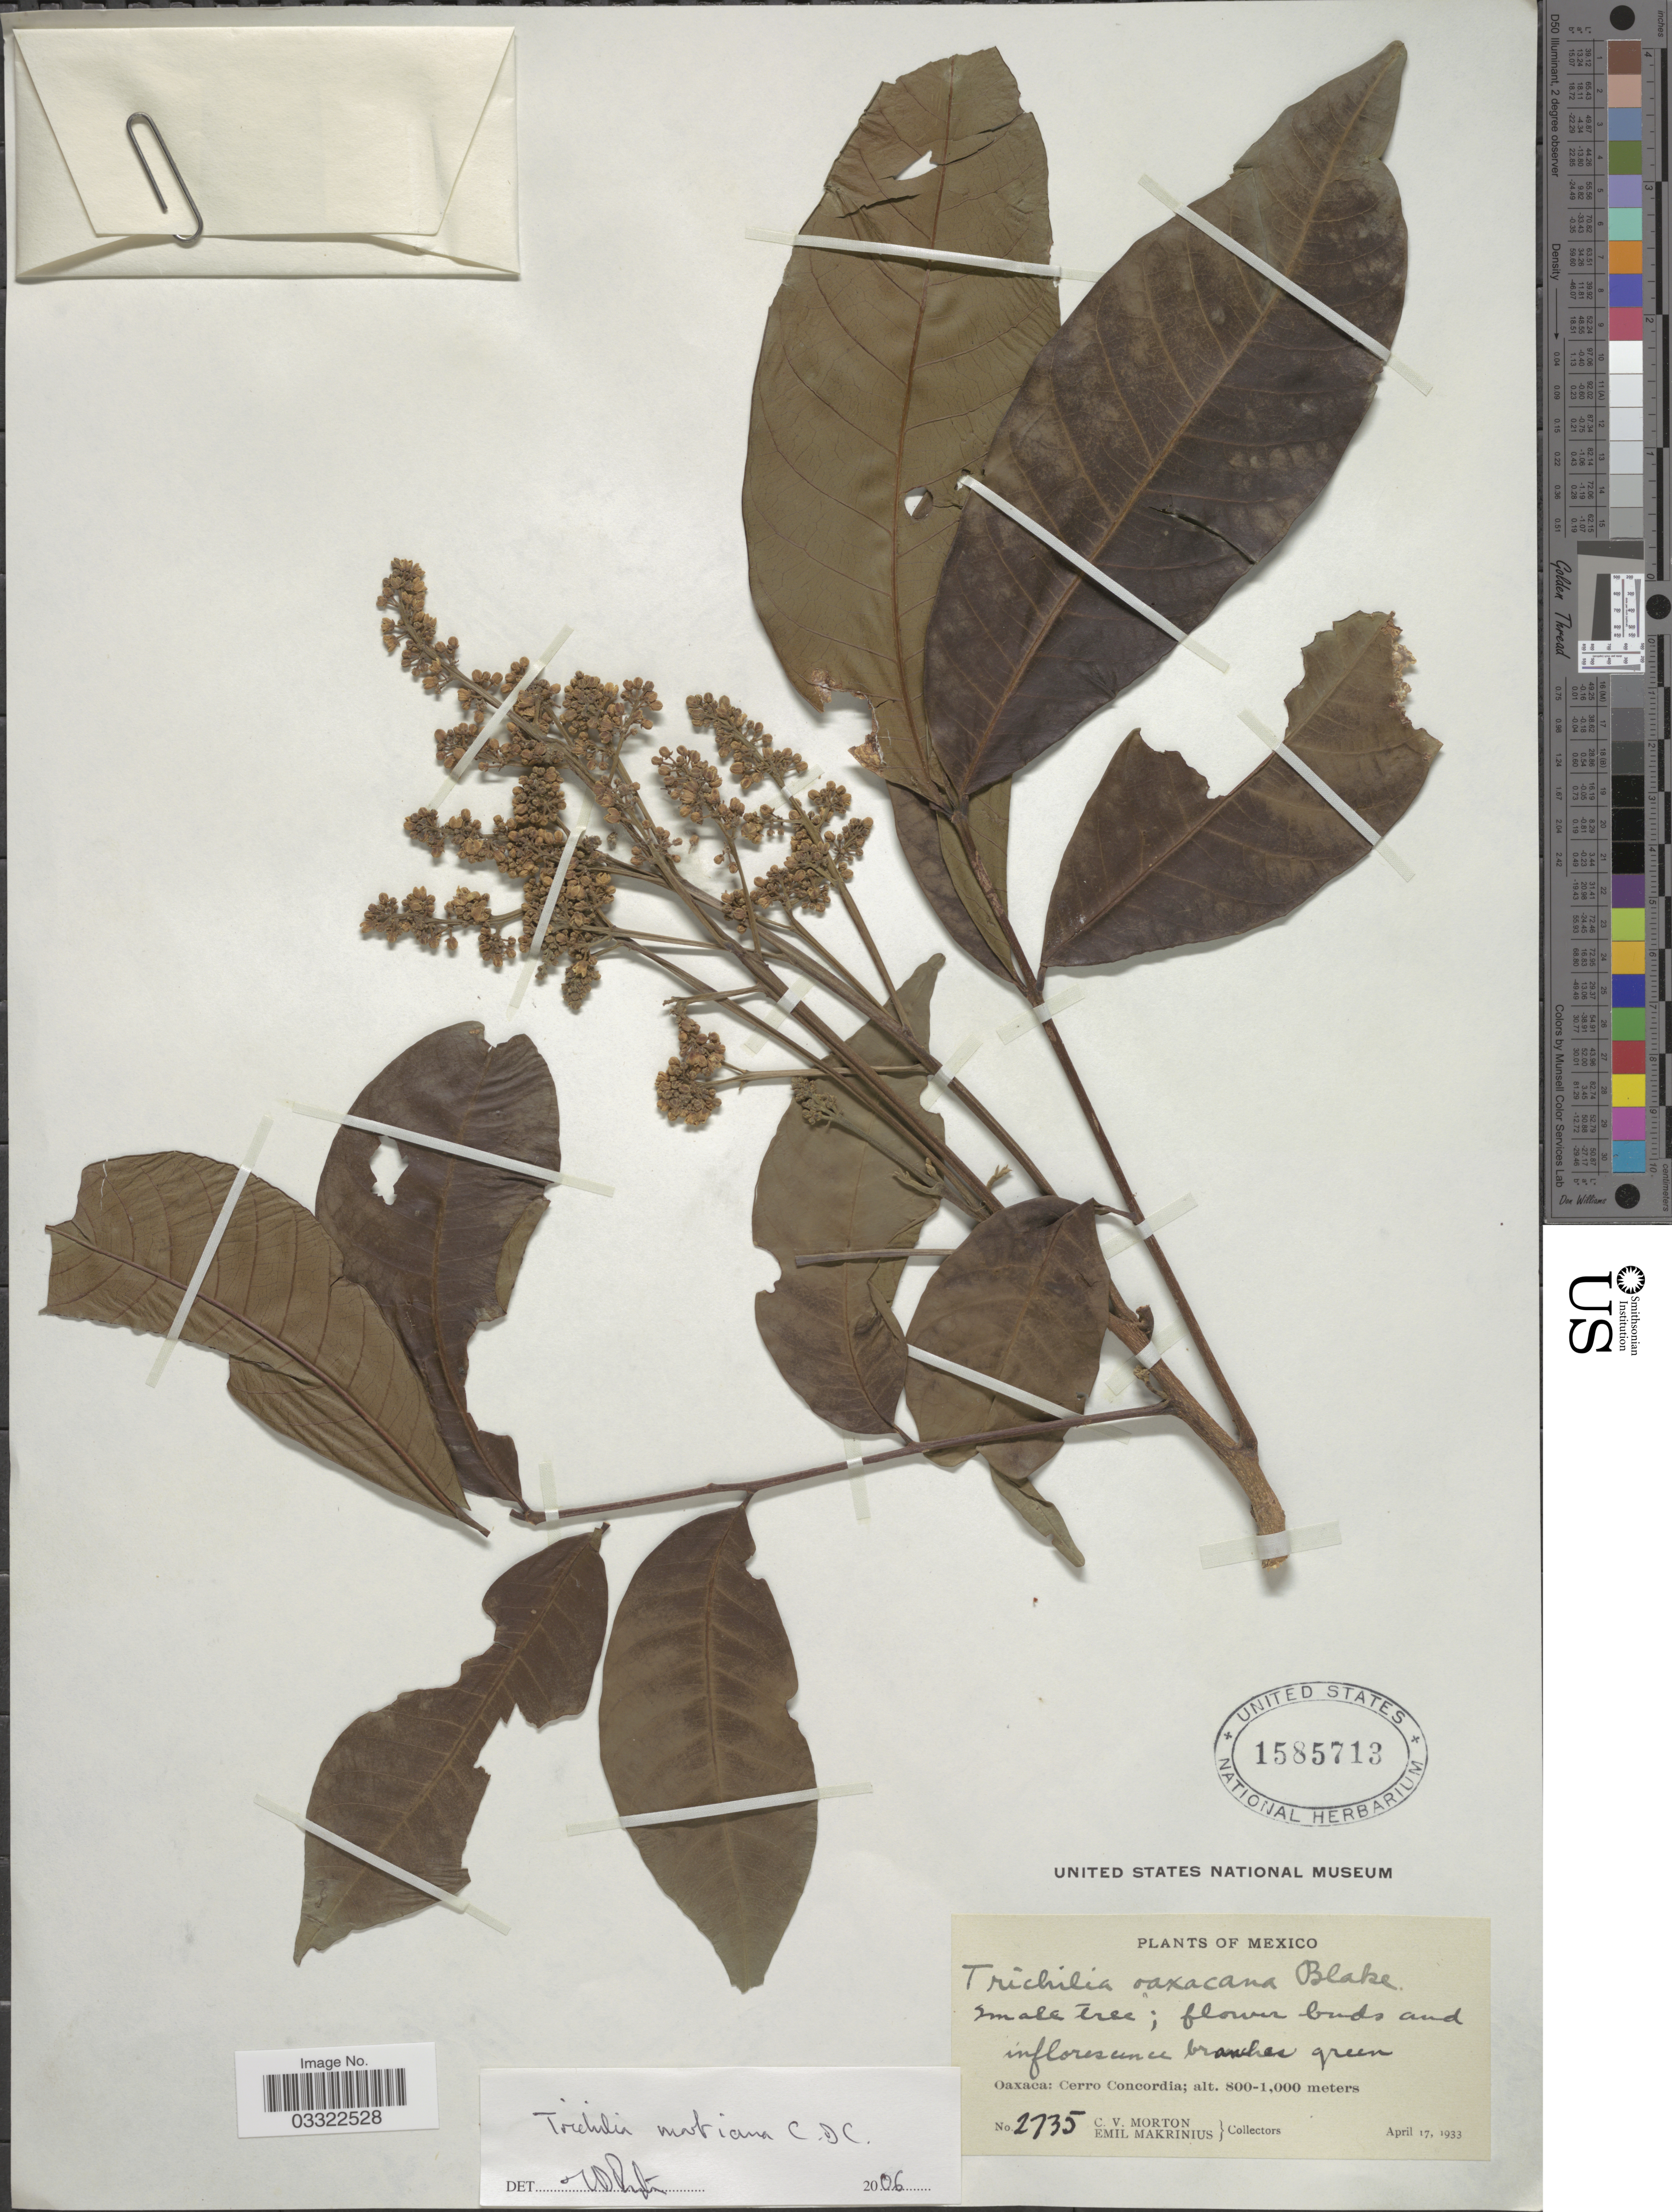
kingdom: Plantae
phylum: Tracheophyta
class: Magnoliopsida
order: Sapindales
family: Meliaceae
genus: Trichilia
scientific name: Trichilia martiana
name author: C. DC.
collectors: C. V. Morton & E. Makrinius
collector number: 2735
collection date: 1933-04-17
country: Mexico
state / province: Oaxaca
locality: Cerro Concordia.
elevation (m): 800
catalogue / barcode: US 1585713